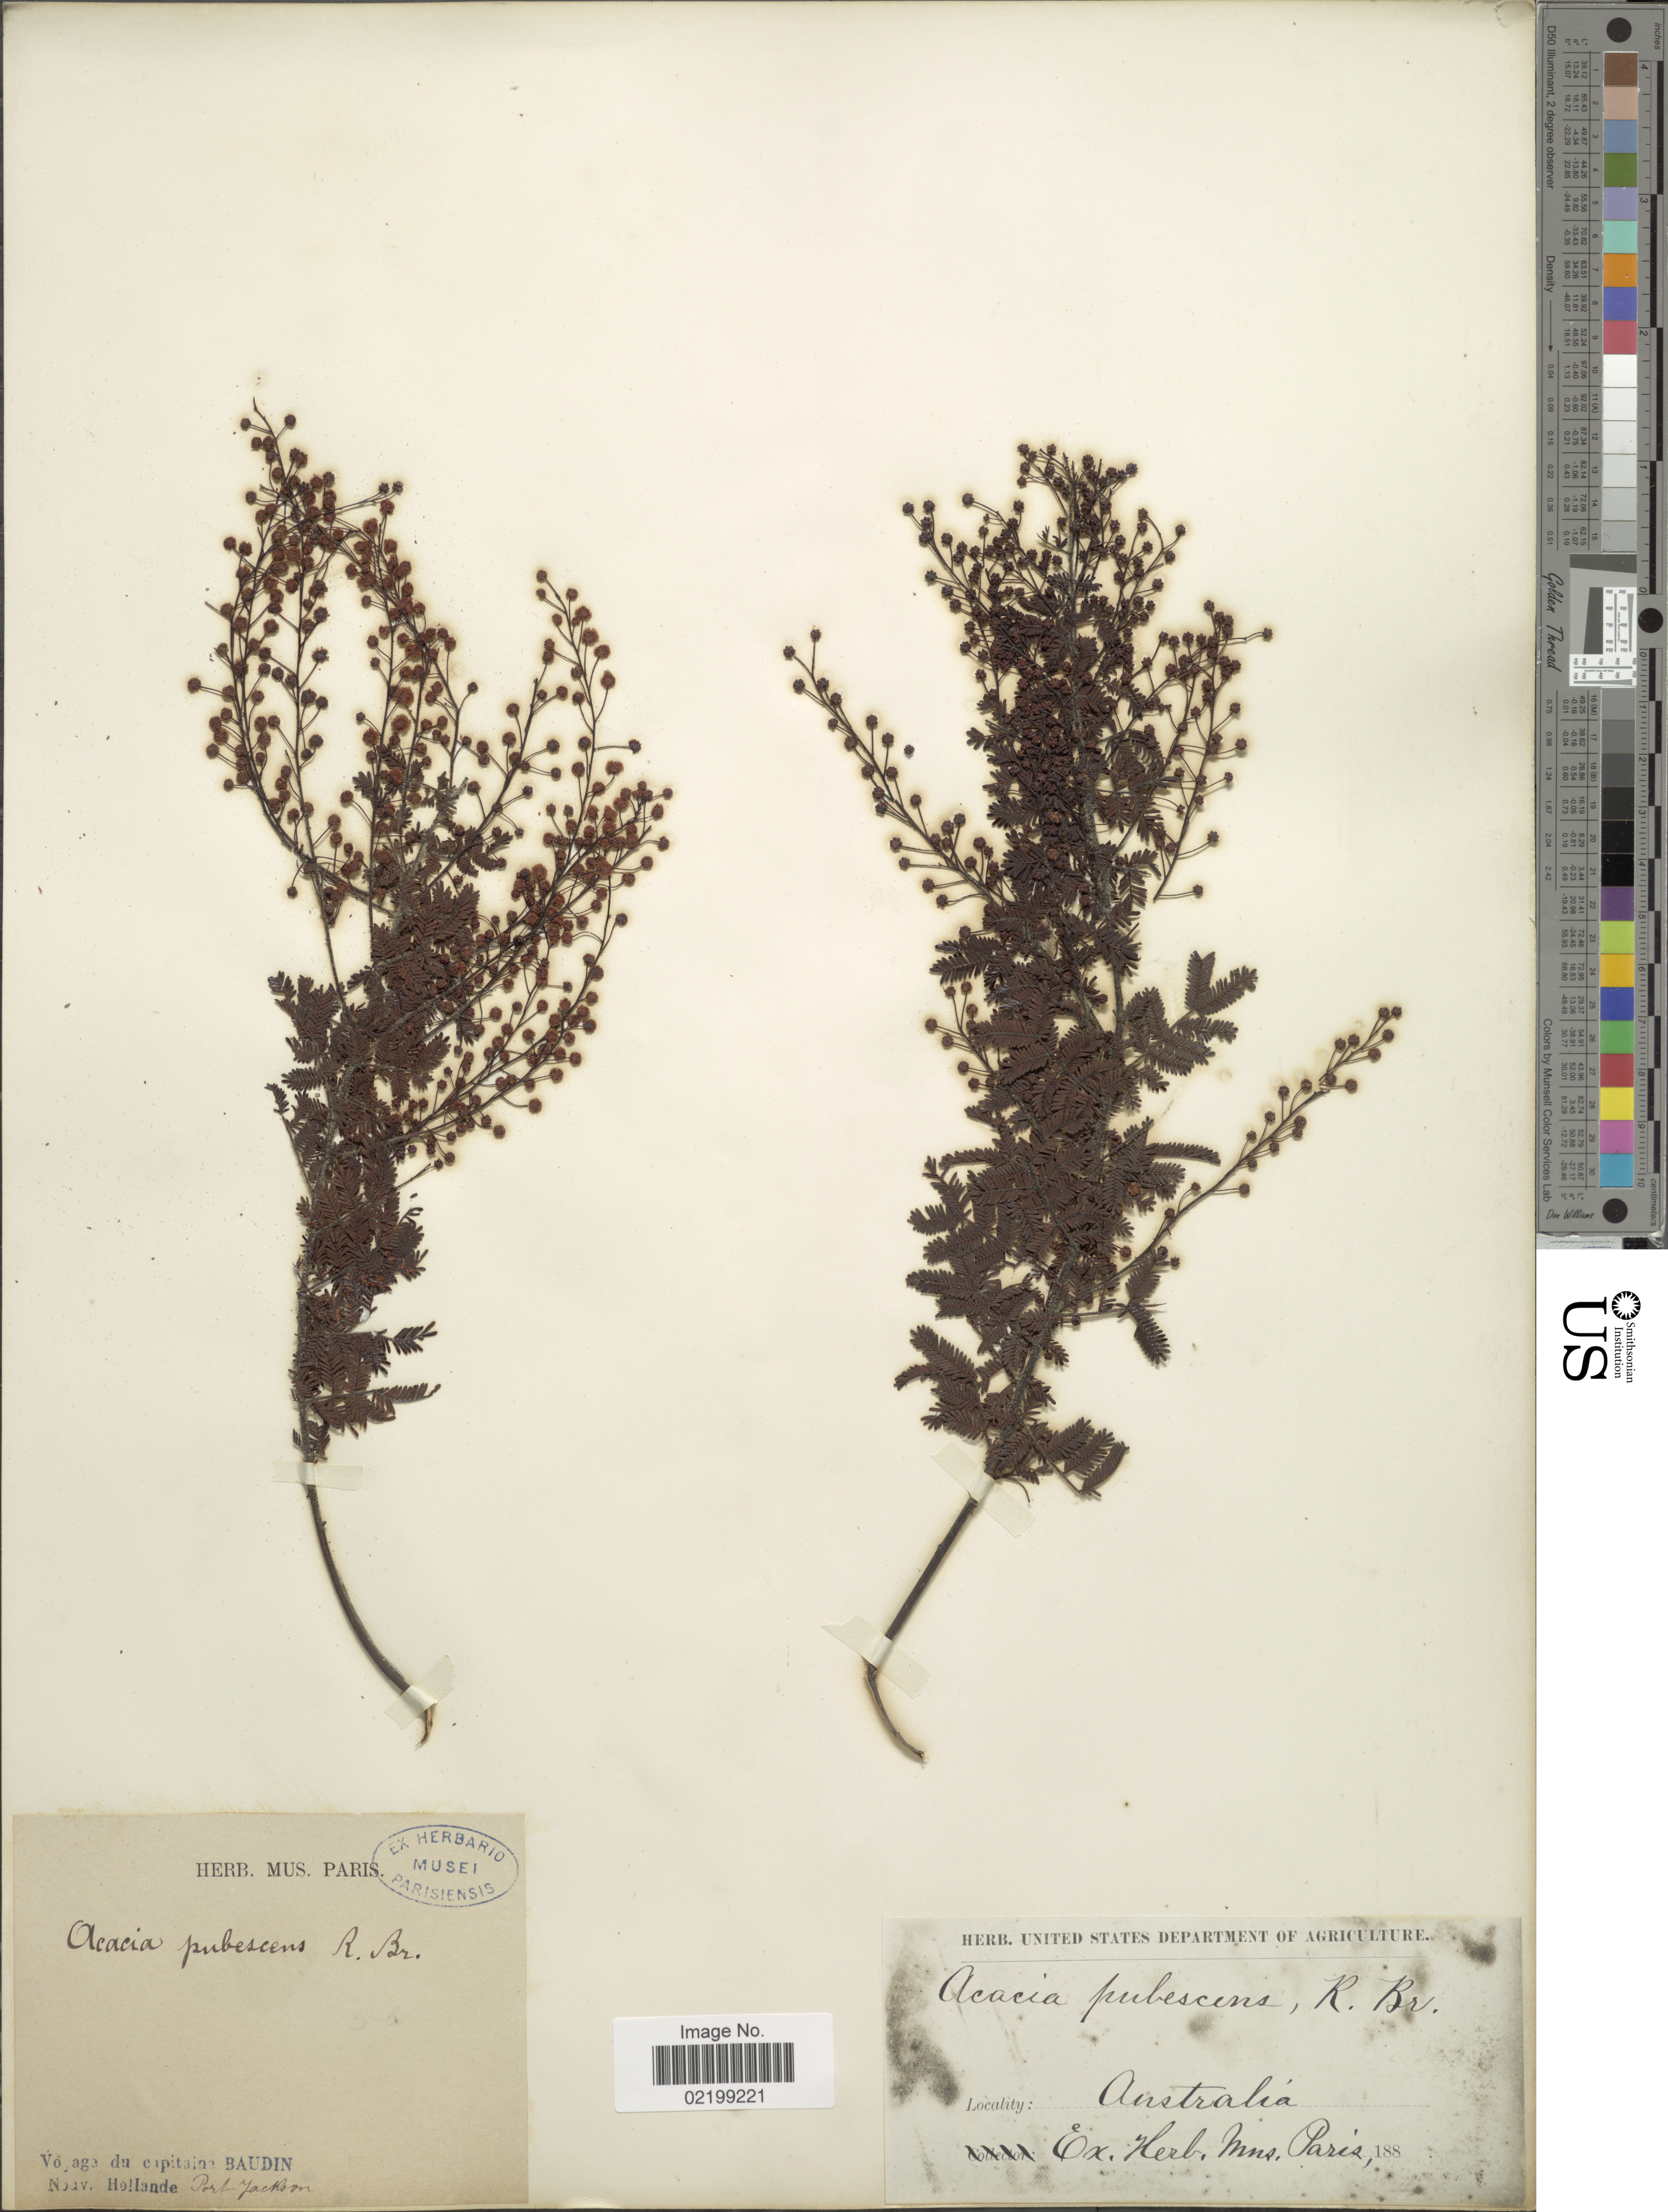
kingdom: Plantae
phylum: Tracheophyta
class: Magnoliopsida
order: Fabales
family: Fabaceae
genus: Acacia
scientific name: Acacia pubescens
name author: (Vent.) R. Br.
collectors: T. Baudin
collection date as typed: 1888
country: Australia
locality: Noav. Hollande Port Jackson